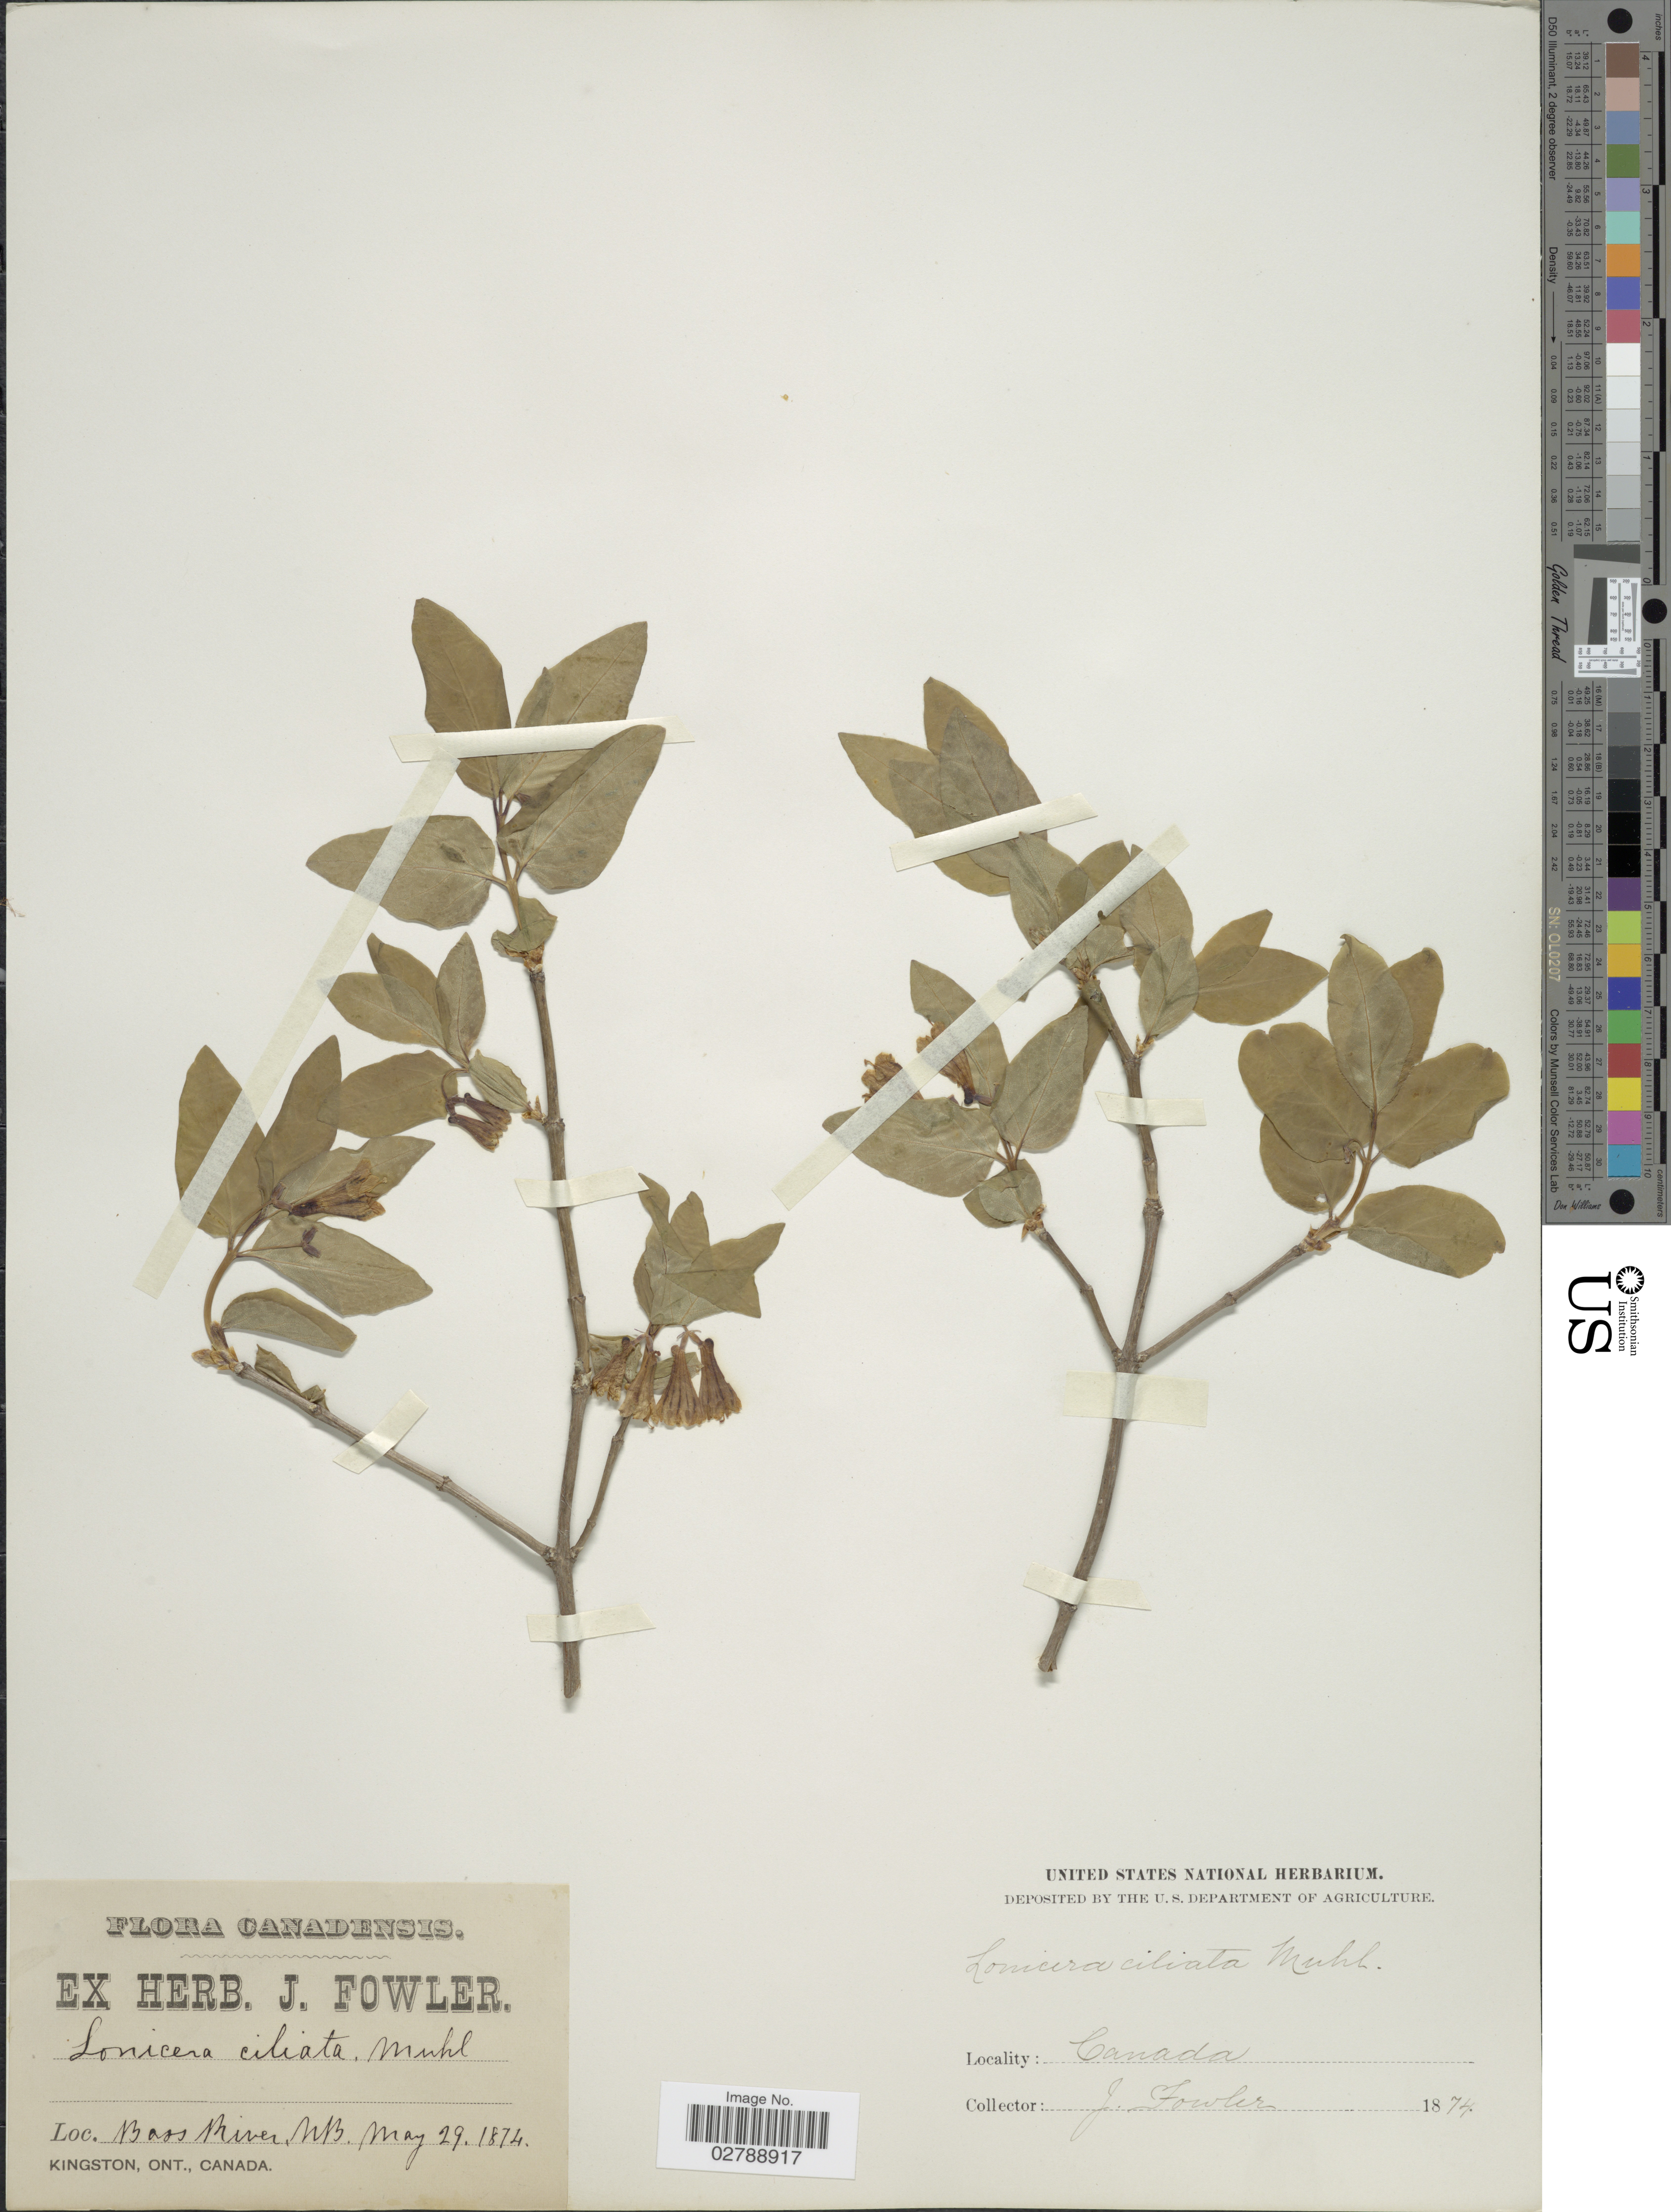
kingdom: Plantae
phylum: Tracheophyta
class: Magnoliopsida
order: Dipsacales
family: Caprifoliaceae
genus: Lonicera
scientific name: Lonicera canadensis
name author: Bartram & W. Bartram ex Marshall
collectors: J. P. Fowler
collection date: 1874-05-29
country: Canada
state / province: New Brunswick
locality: Bass River, NB.